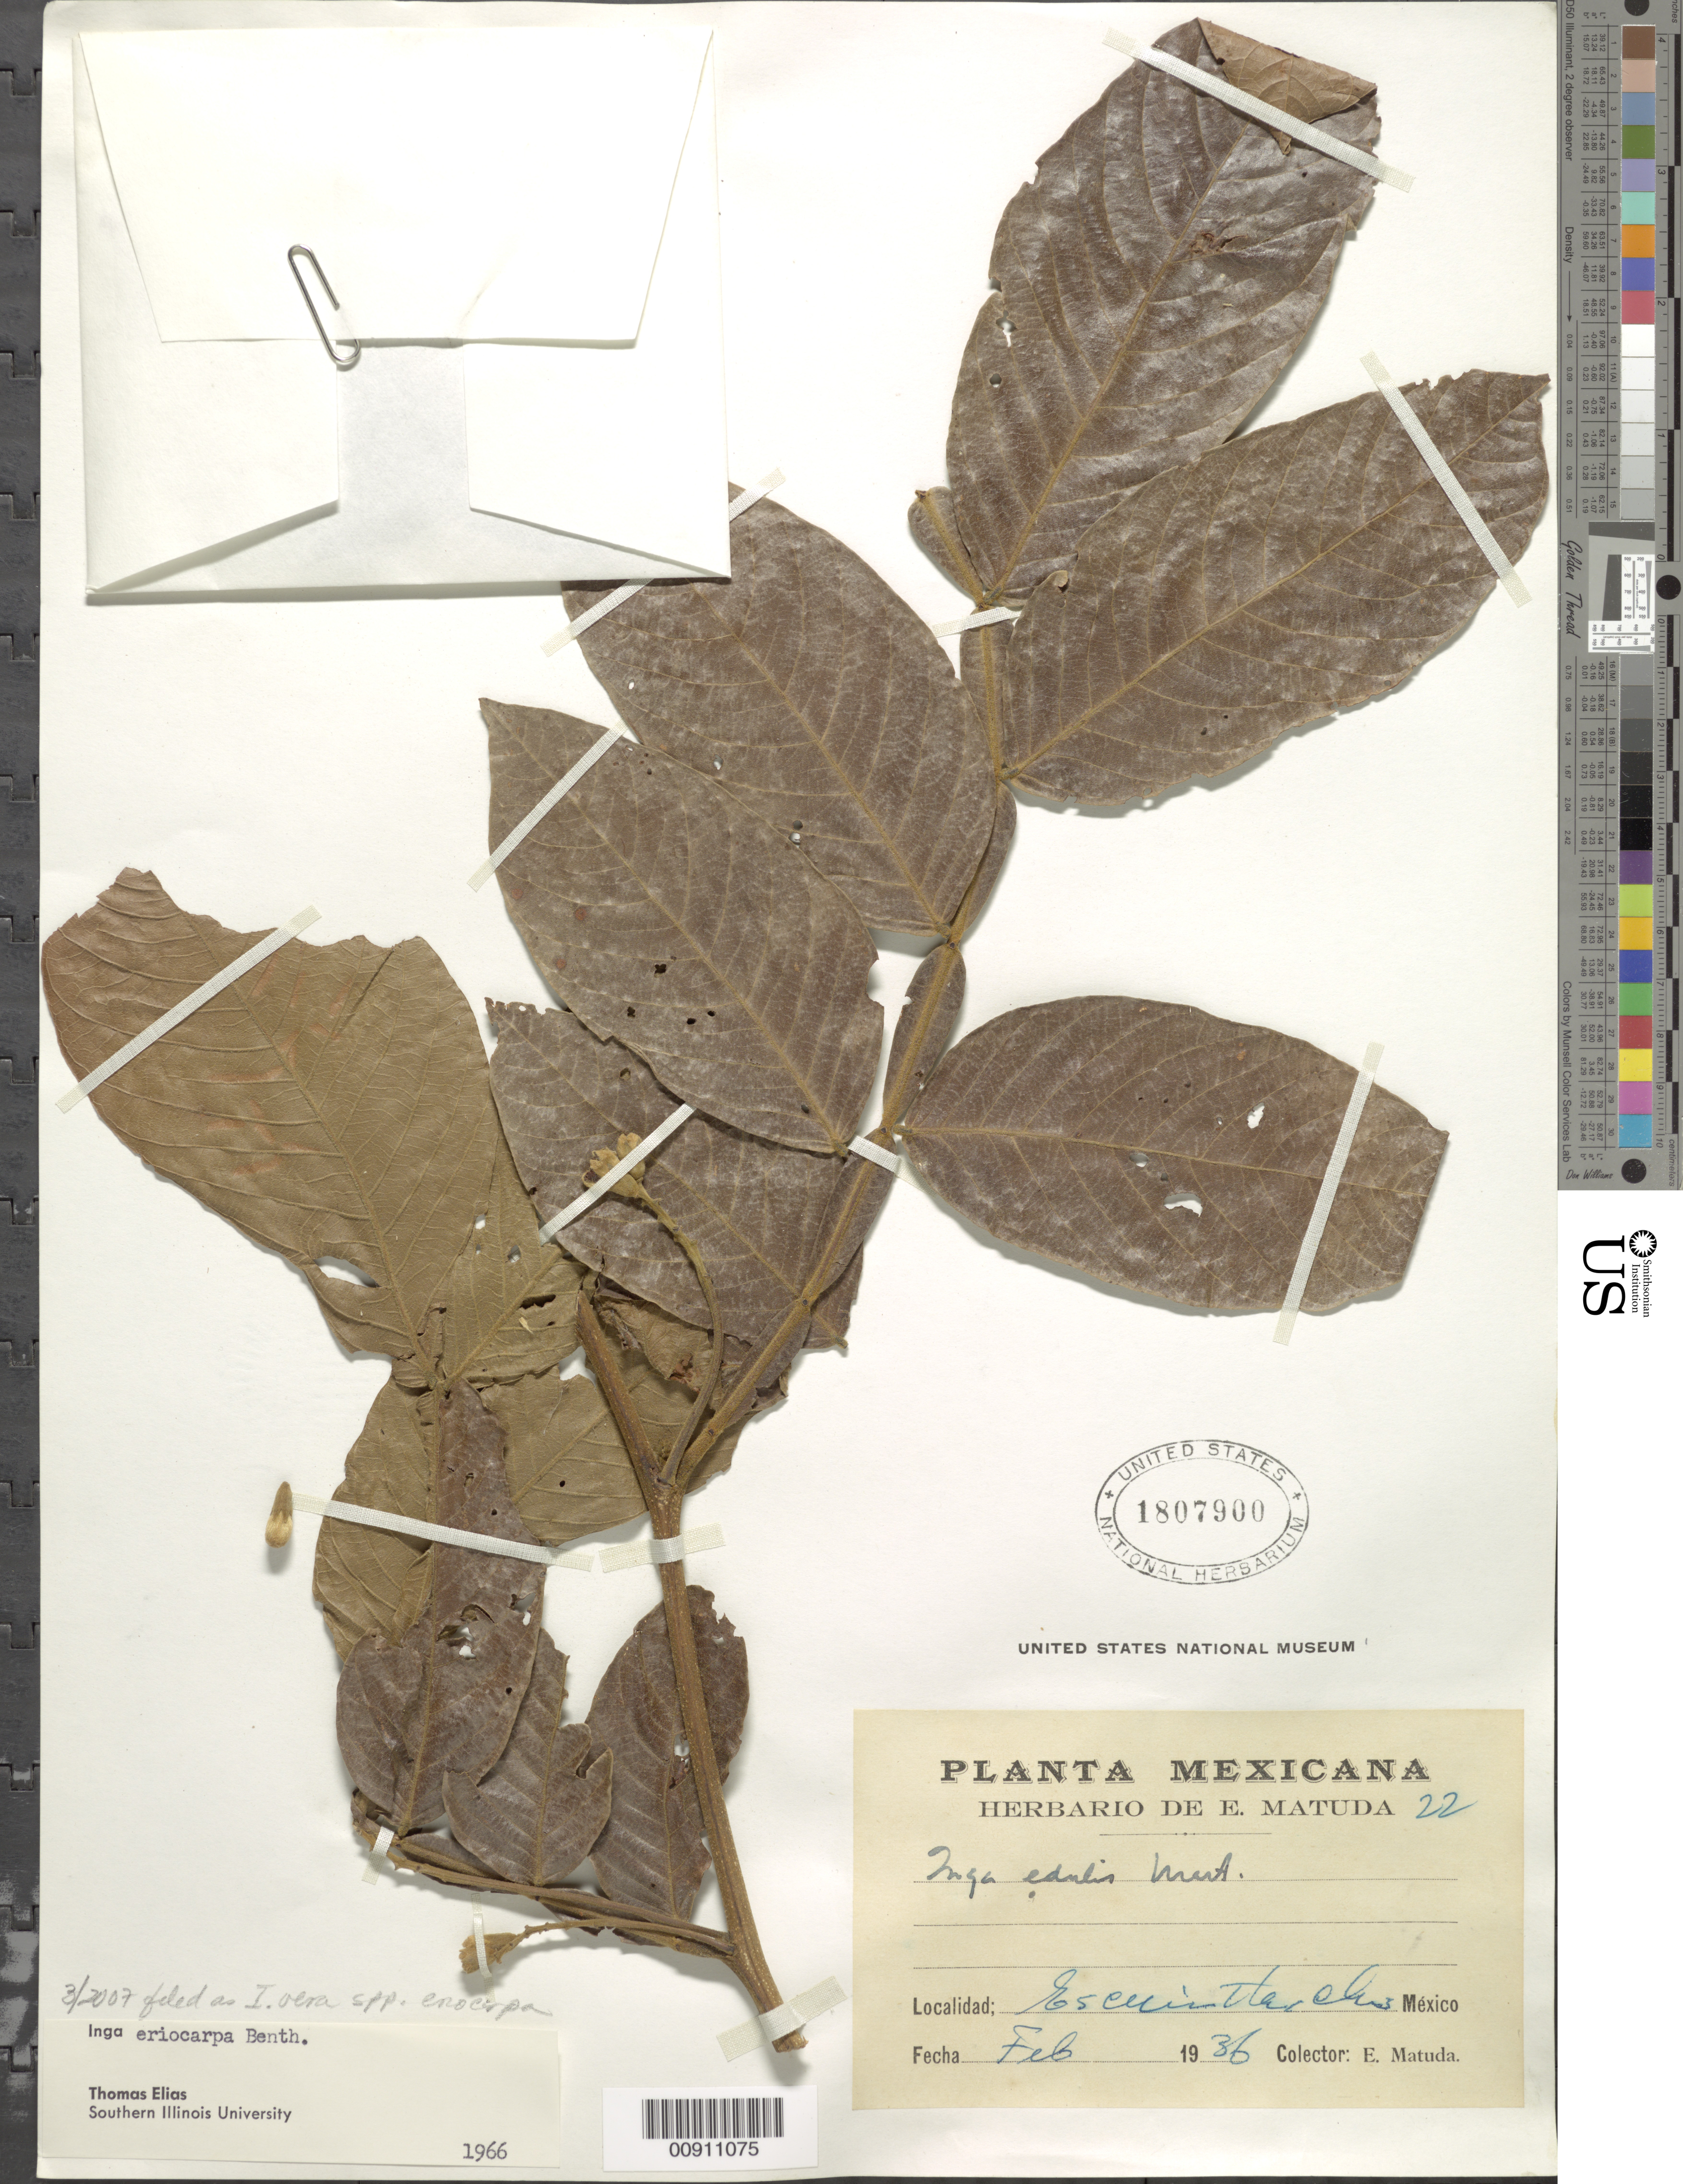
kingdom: Plantae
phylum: Tracheophyta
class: Magnoliopsida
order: Fabales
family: Fabaceae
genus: Inga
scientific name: Inga vera subsp. eriocarpa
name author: (Benth.) J. León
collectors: E. Matuda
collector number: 22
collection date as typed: Feb 1936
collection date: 1936-02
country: Mexico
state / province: Chiapas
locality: Escuintla, Chiapas.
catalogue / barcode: US 1807900